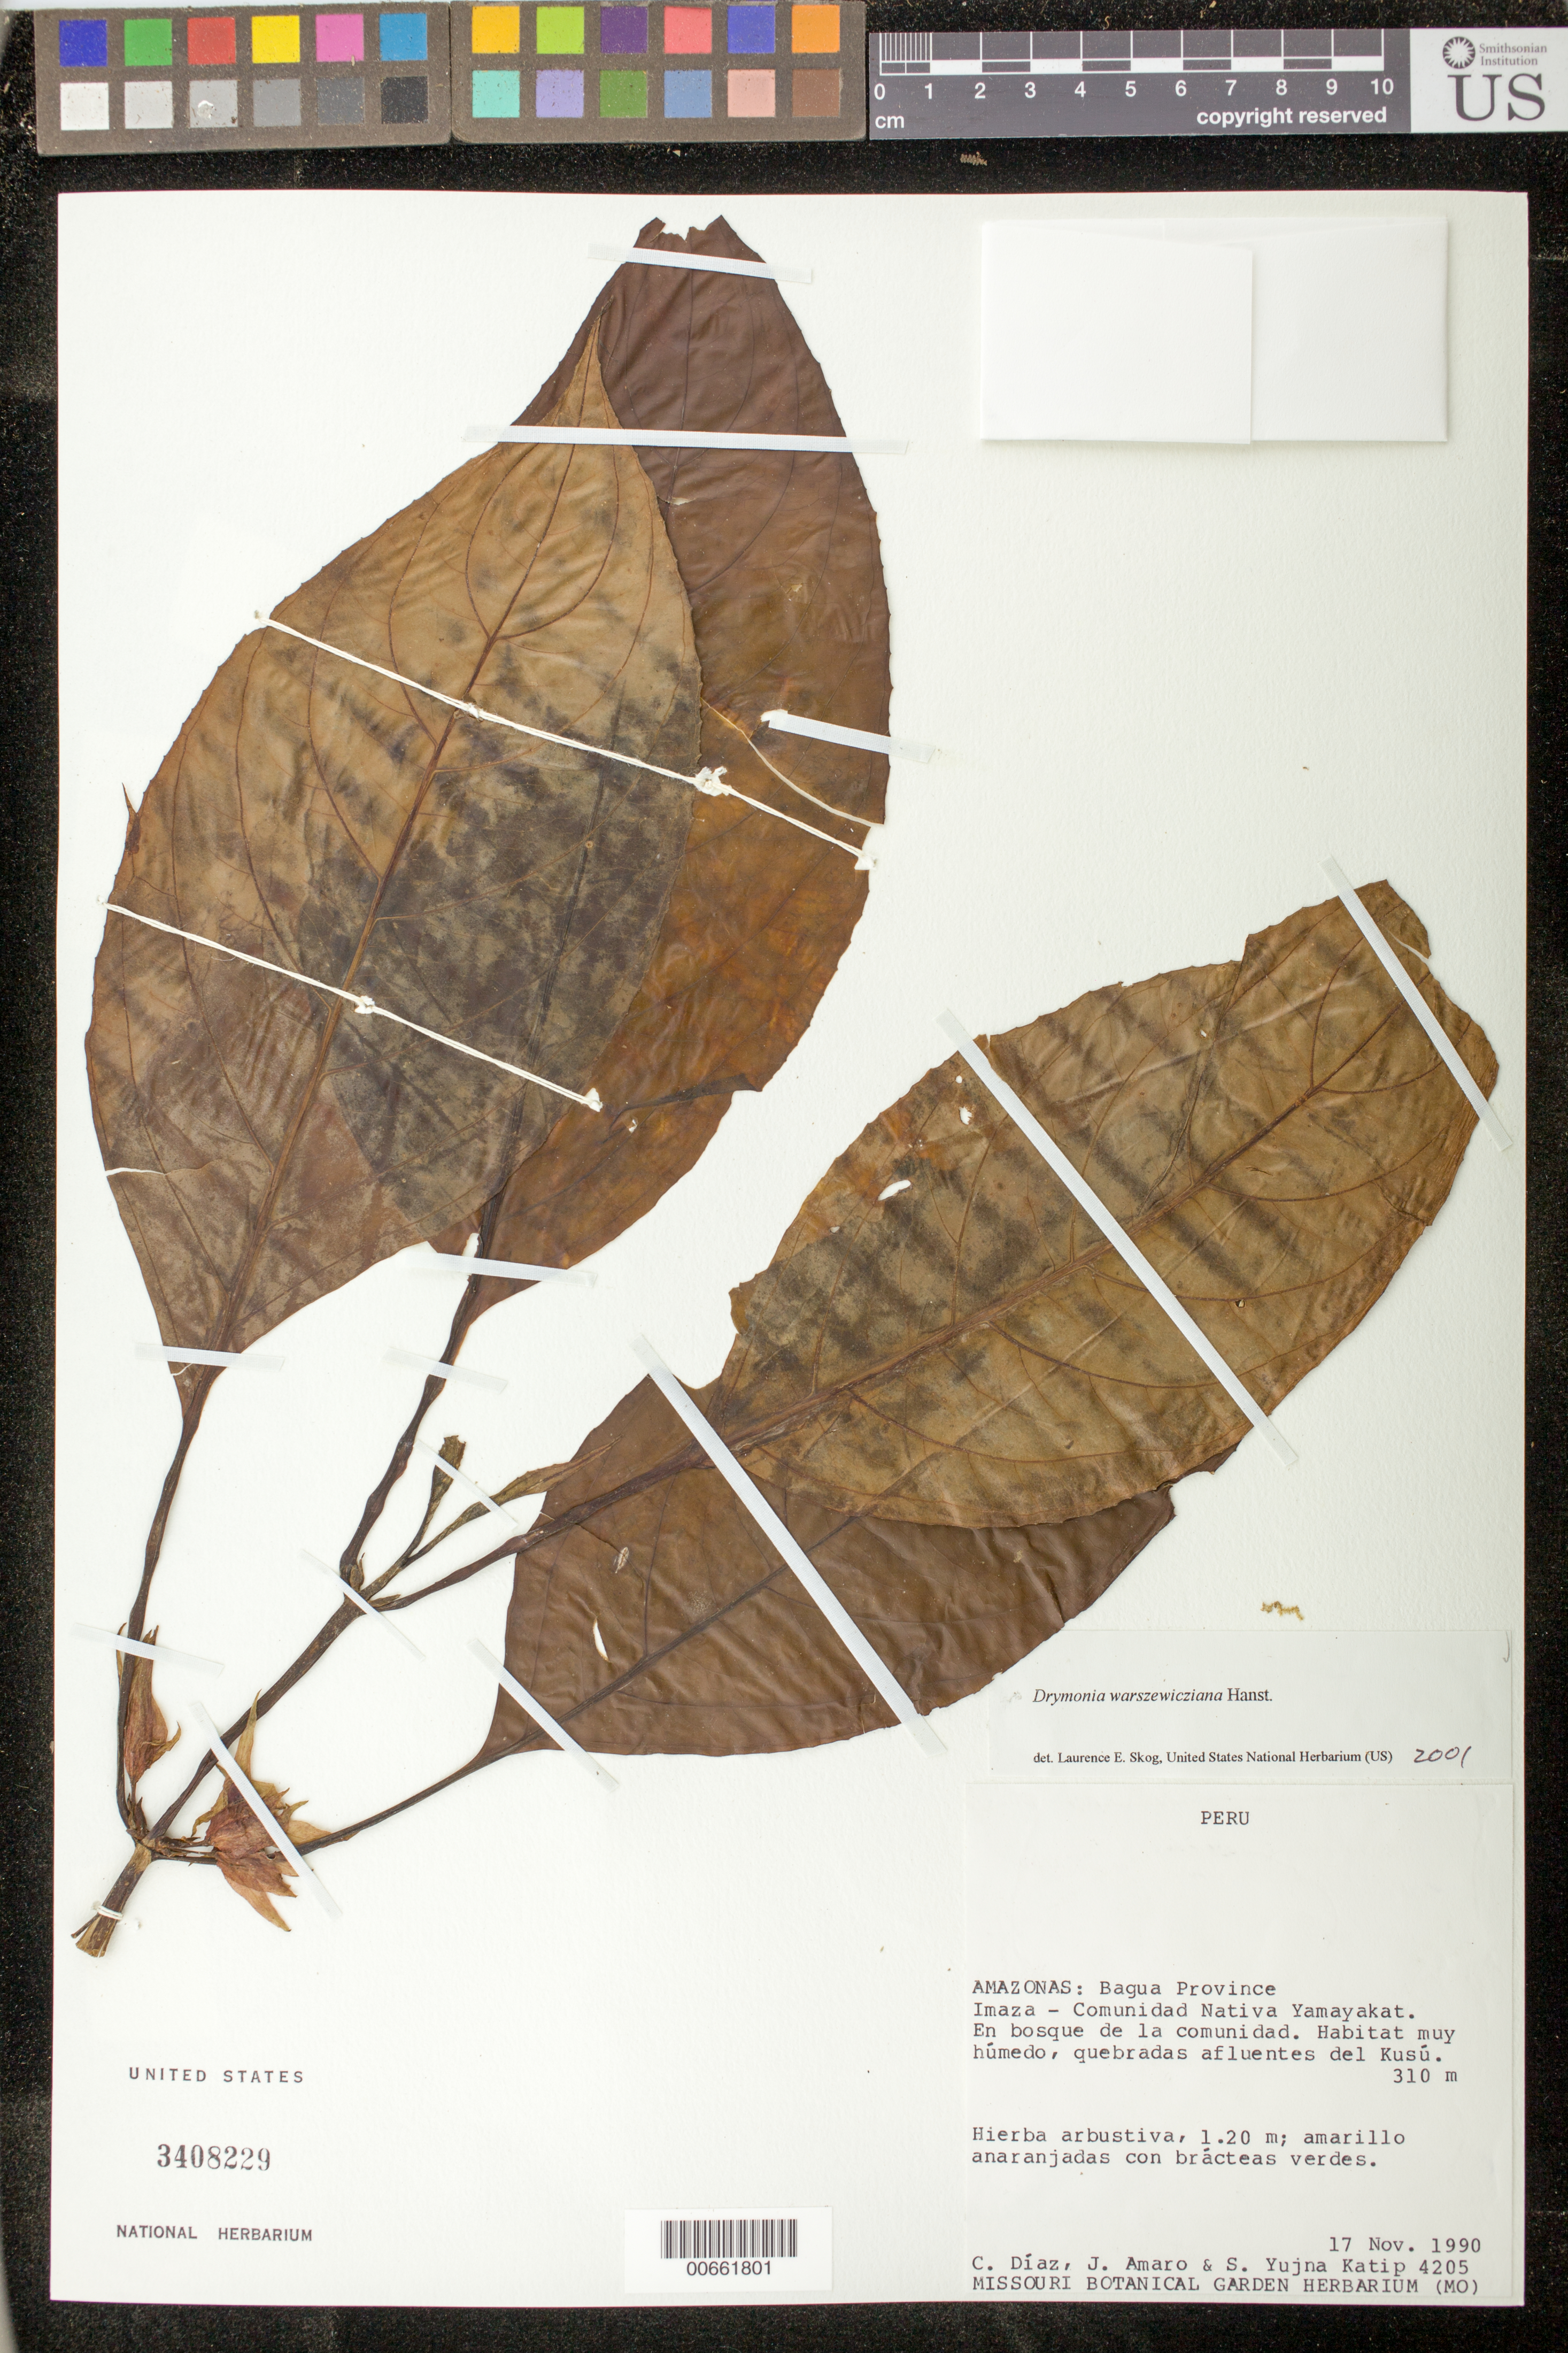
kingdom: Plantae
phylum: Tracheophyta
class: Magnoliopsida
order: Lamiales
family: Gesneriaceae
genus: Drymonia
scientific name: Drymonia warszewicziana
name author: Hanst.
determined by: Skog, Laurence E.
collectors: C. Díaz S., J. Amaro & S. Yujna Katip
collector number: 4205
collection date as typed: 17 Nov 1990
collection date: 1990-11-17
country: Peru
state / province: Amazonas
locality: Prov. Bagua; Imaza - Comunidad Nativa Yamayakat, en bosque de la comunidad, quebradas afluentes del Kusú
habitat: En bosque… habitat muy húmedo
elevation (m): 310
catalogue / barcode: US 3408229